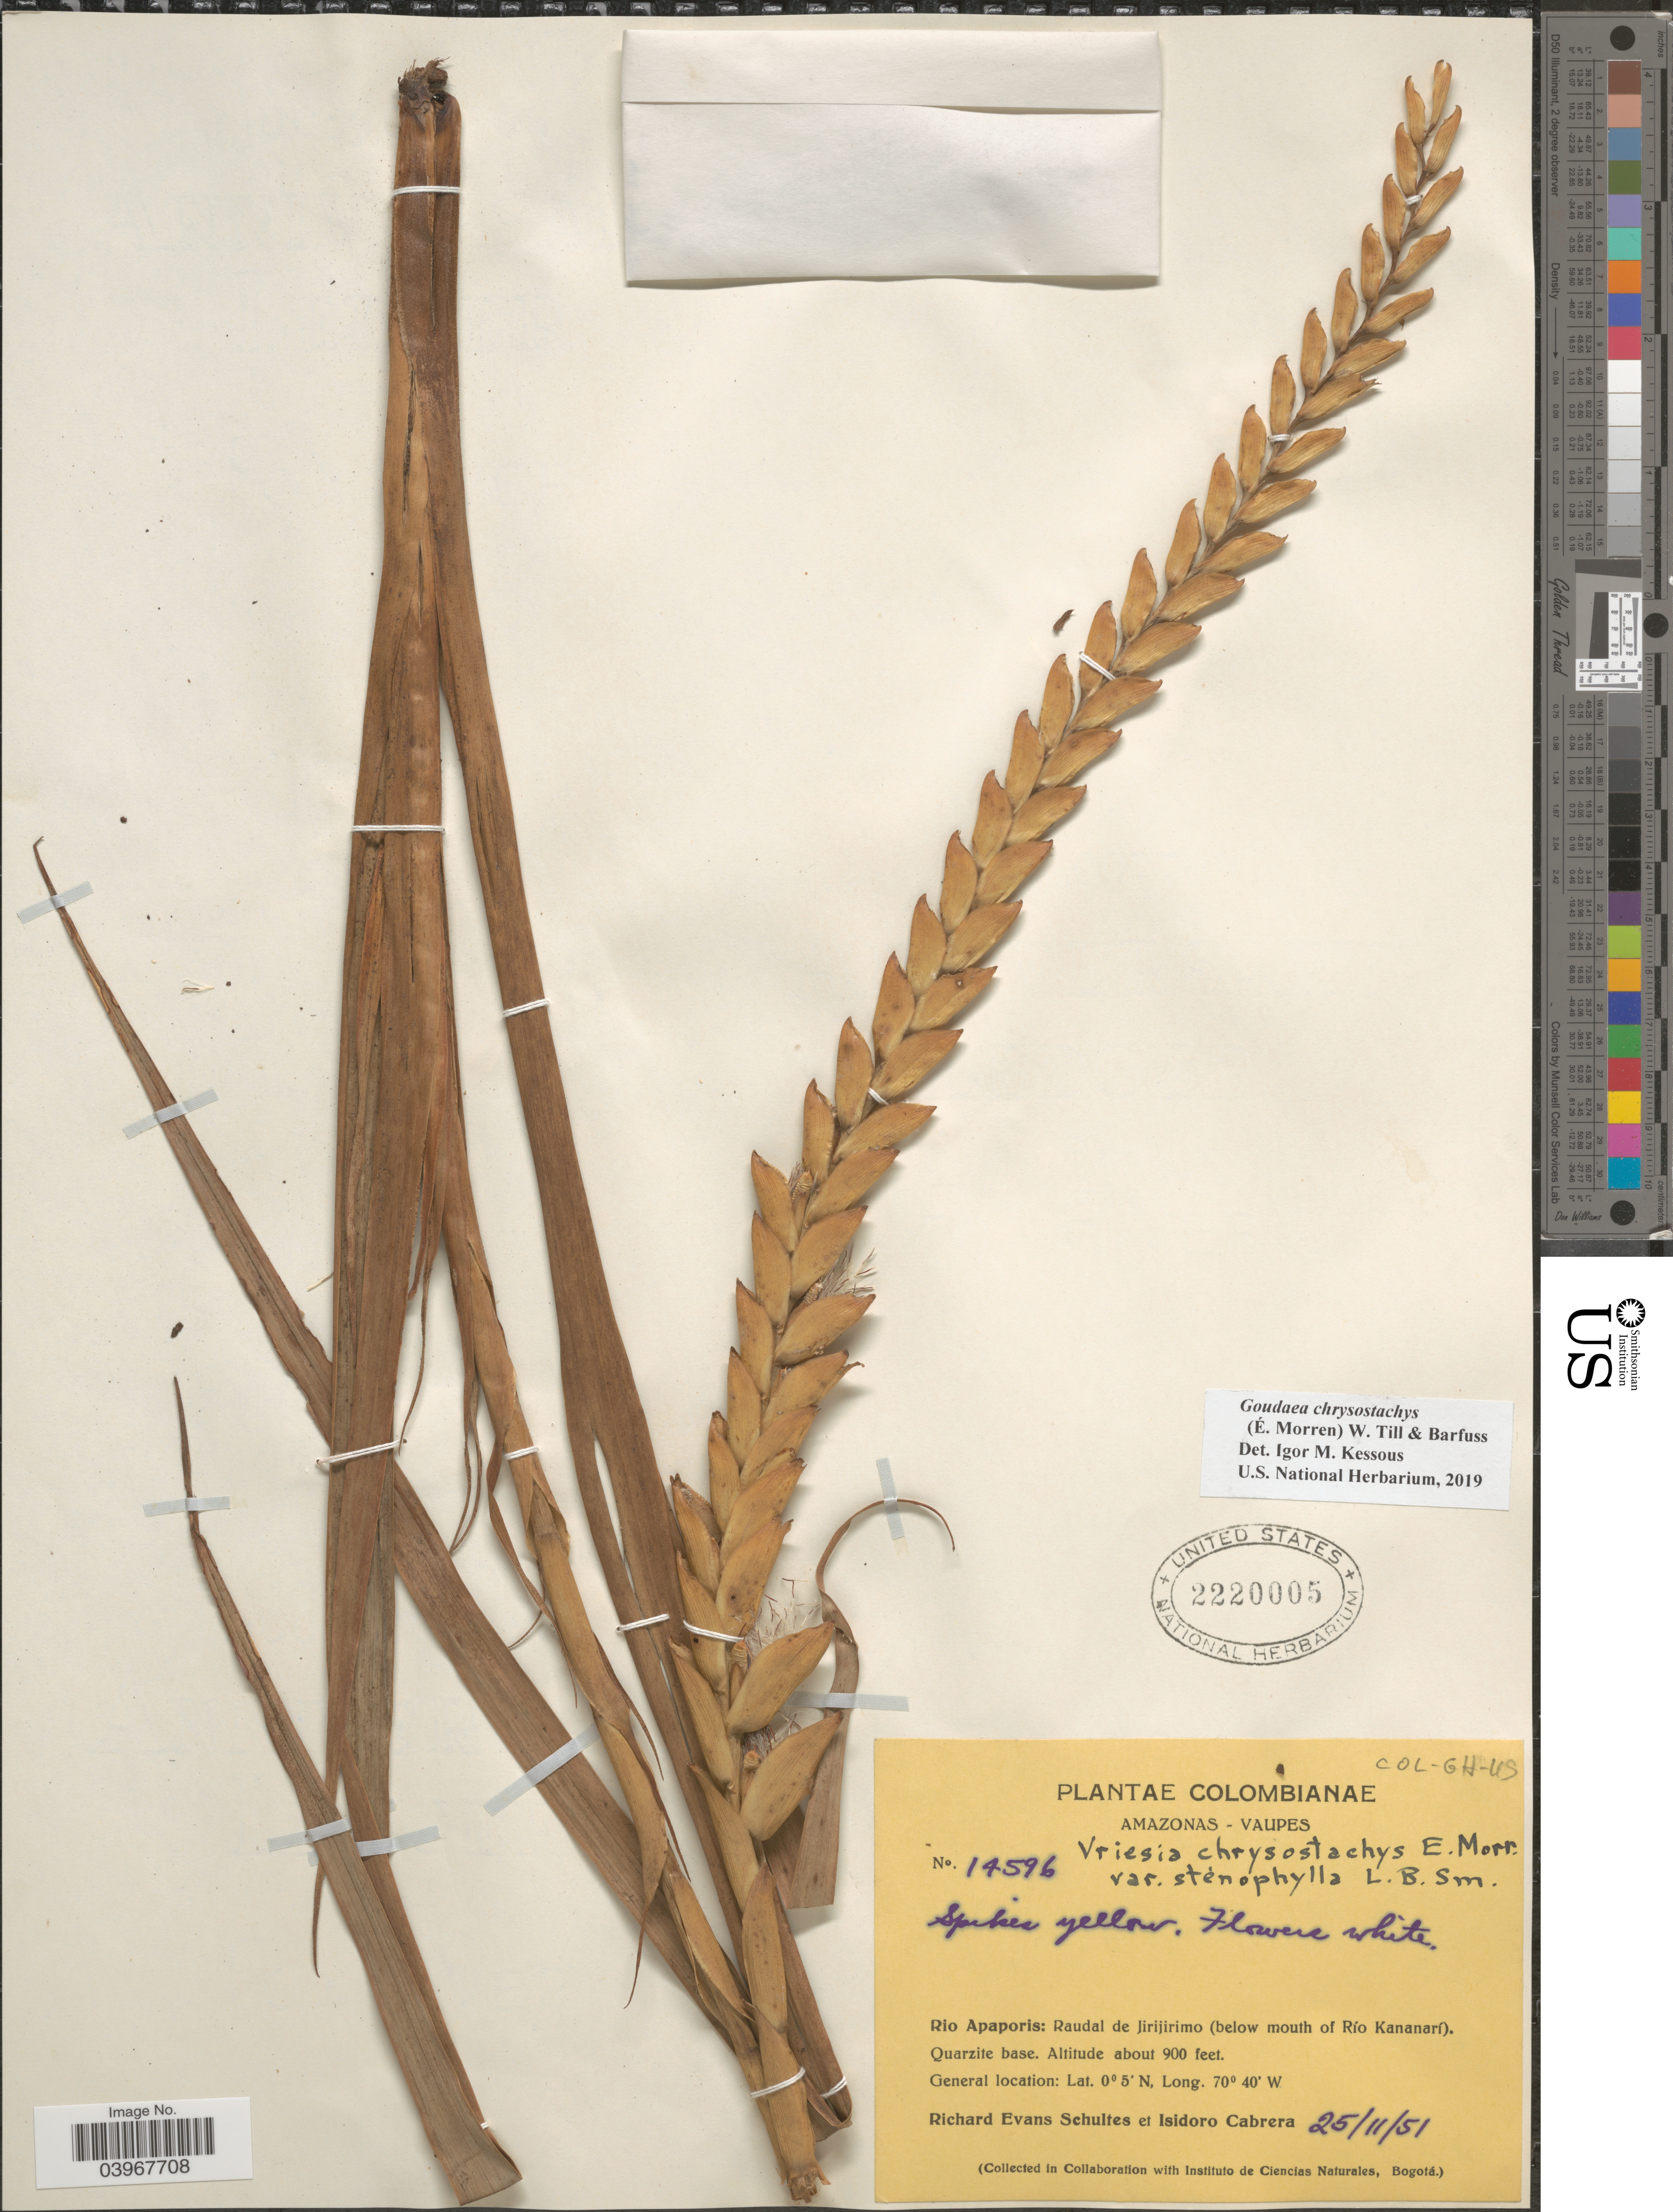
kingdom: Plantae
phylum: Tracheophyta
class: Liliopsida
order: Poales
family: Bromeliaceae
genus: Goudaea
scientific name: Goudaea chrysostachys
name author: (É. Morren) W. Till & Barfuss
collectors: R. E. Schultes & I. Cabrera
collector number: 14596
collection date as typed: Transcribed d/m/y: 25/11/51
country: Colombia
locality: Amazonas-Vaupes. Rio Apaporis: Raudal de Jirijirimo (below mouth of Río Kananarí).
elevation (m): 274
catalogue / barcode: US 2220005